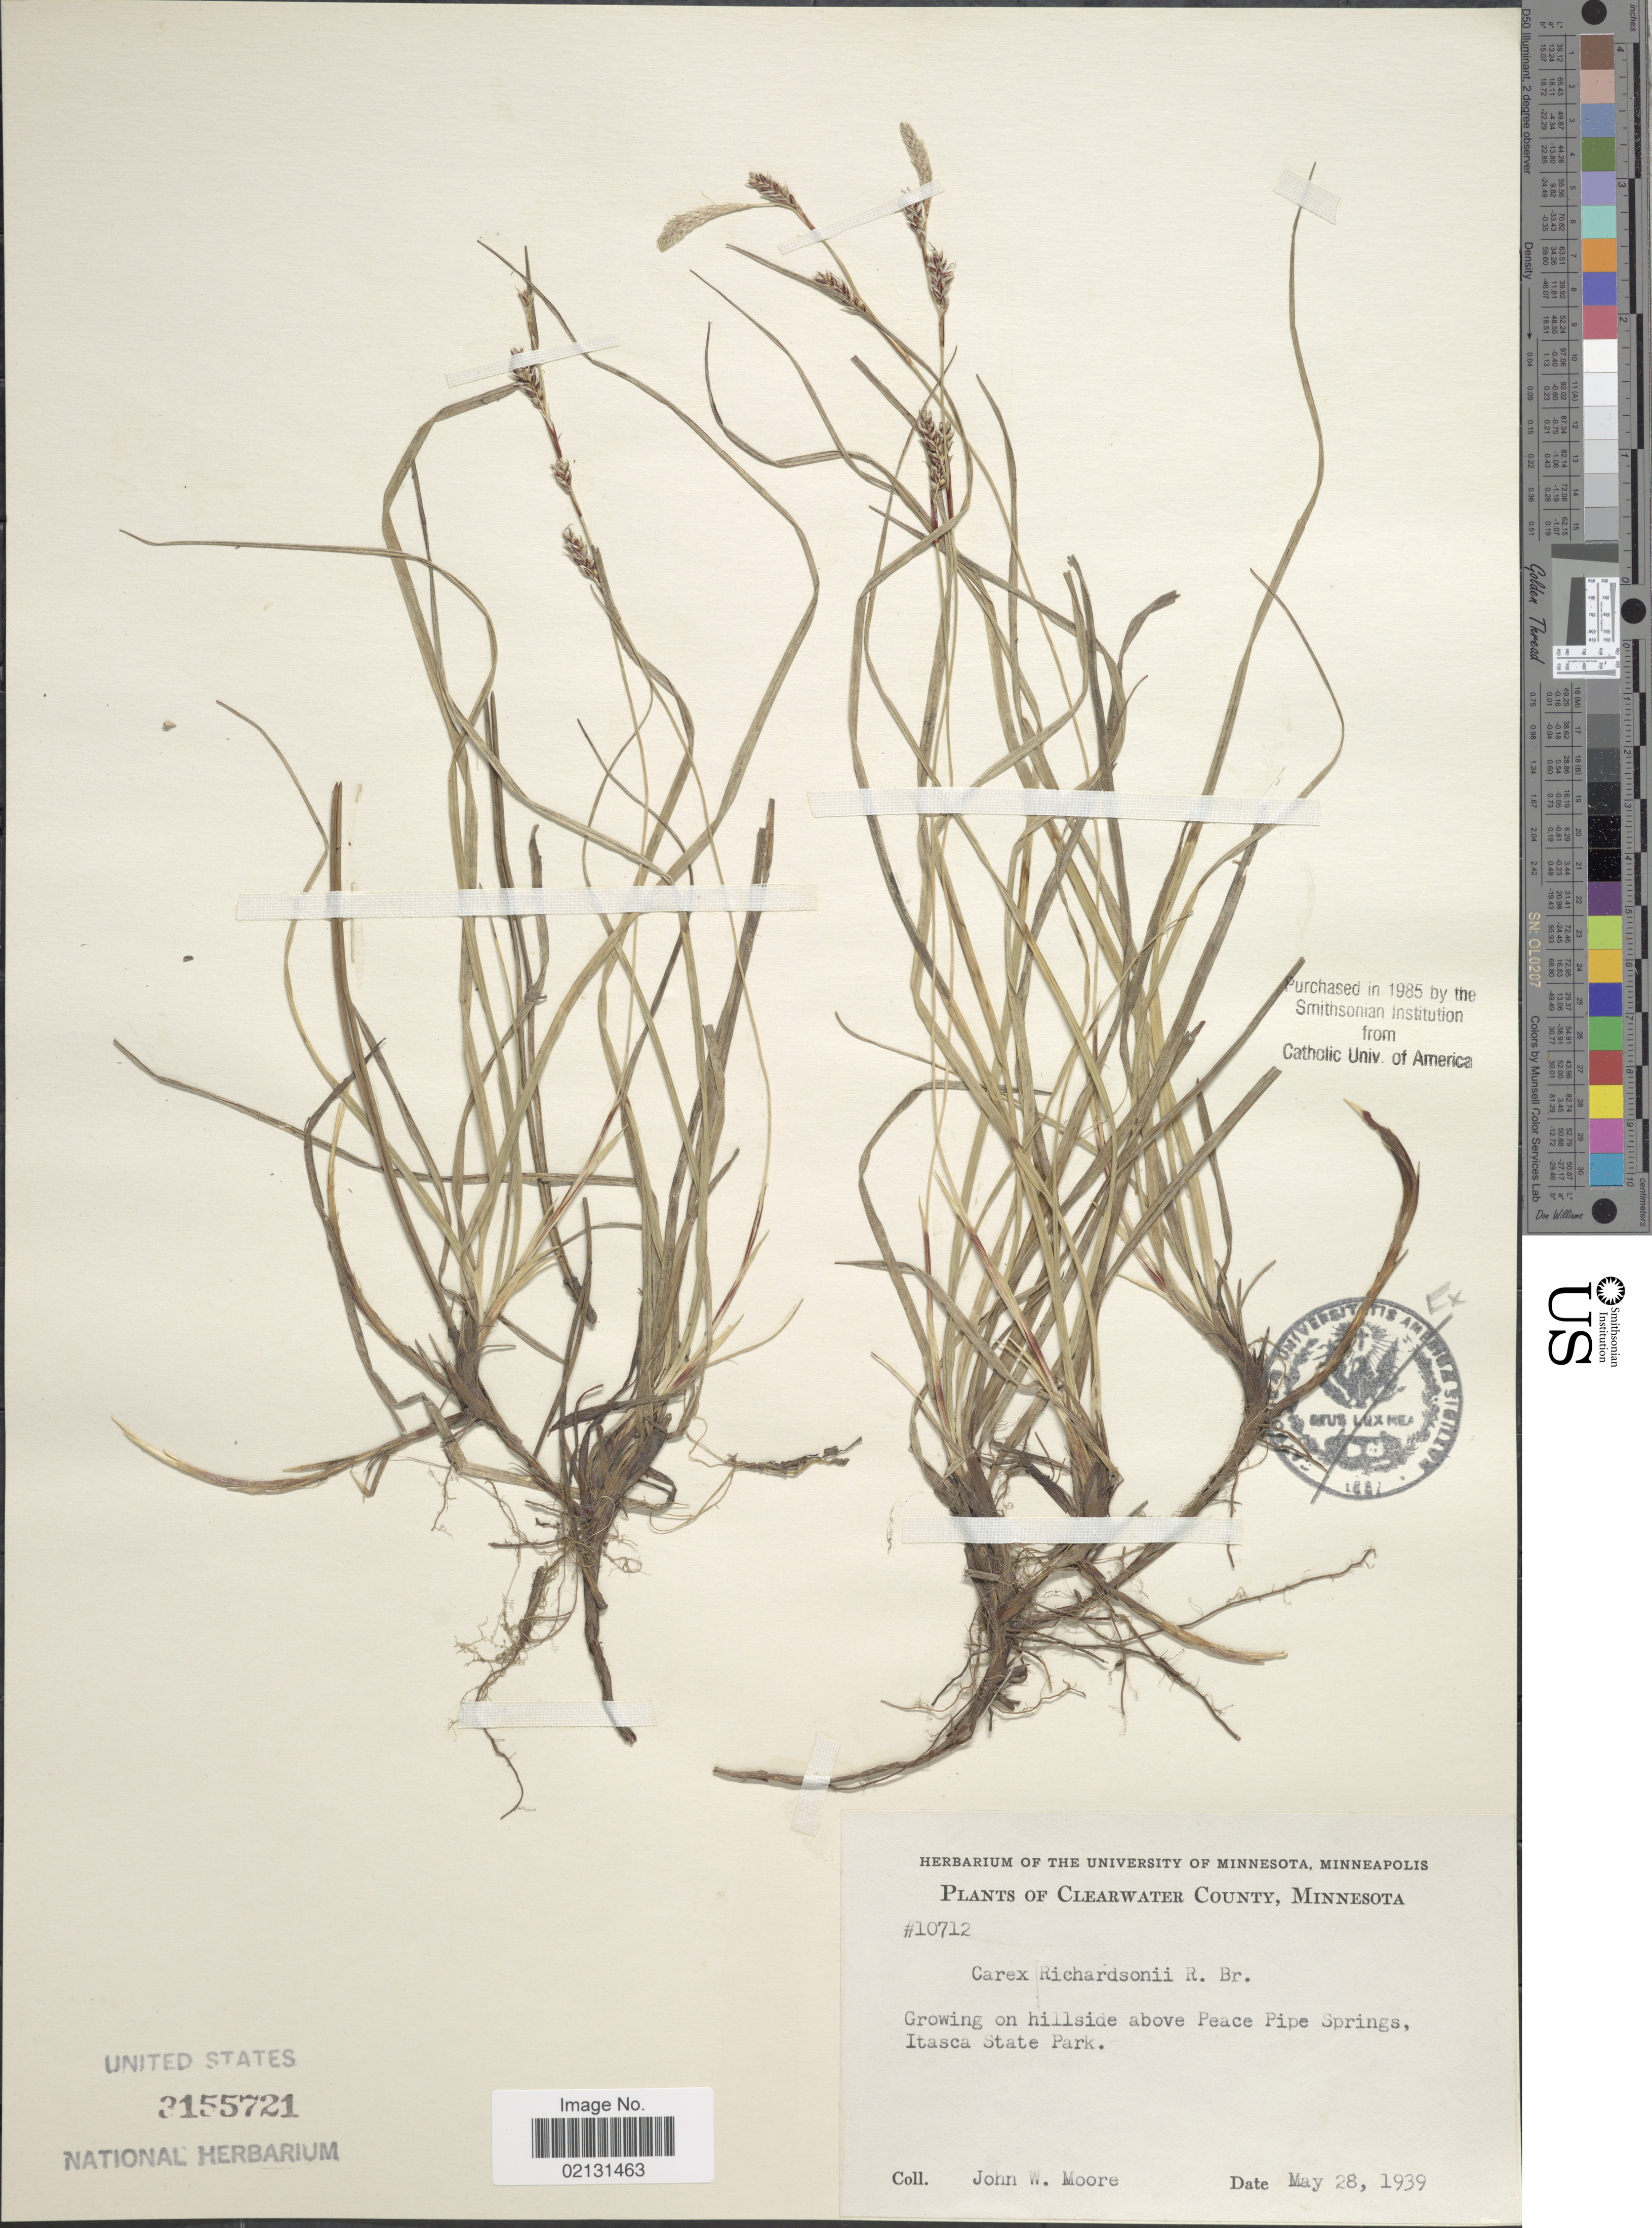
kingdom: Plantae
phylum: Tracheophyta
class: Liliopsida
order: Poales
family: Cyperaceae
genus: Carex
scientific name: Carex richardsonii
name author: R. Br.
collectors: J. Moore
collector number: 10712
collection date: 1939-05-28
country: United States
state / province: Minnesota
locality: Clearwater County, on hillside above Peace Pipe Springs, Itasca State Park.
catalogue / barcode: US 3155721